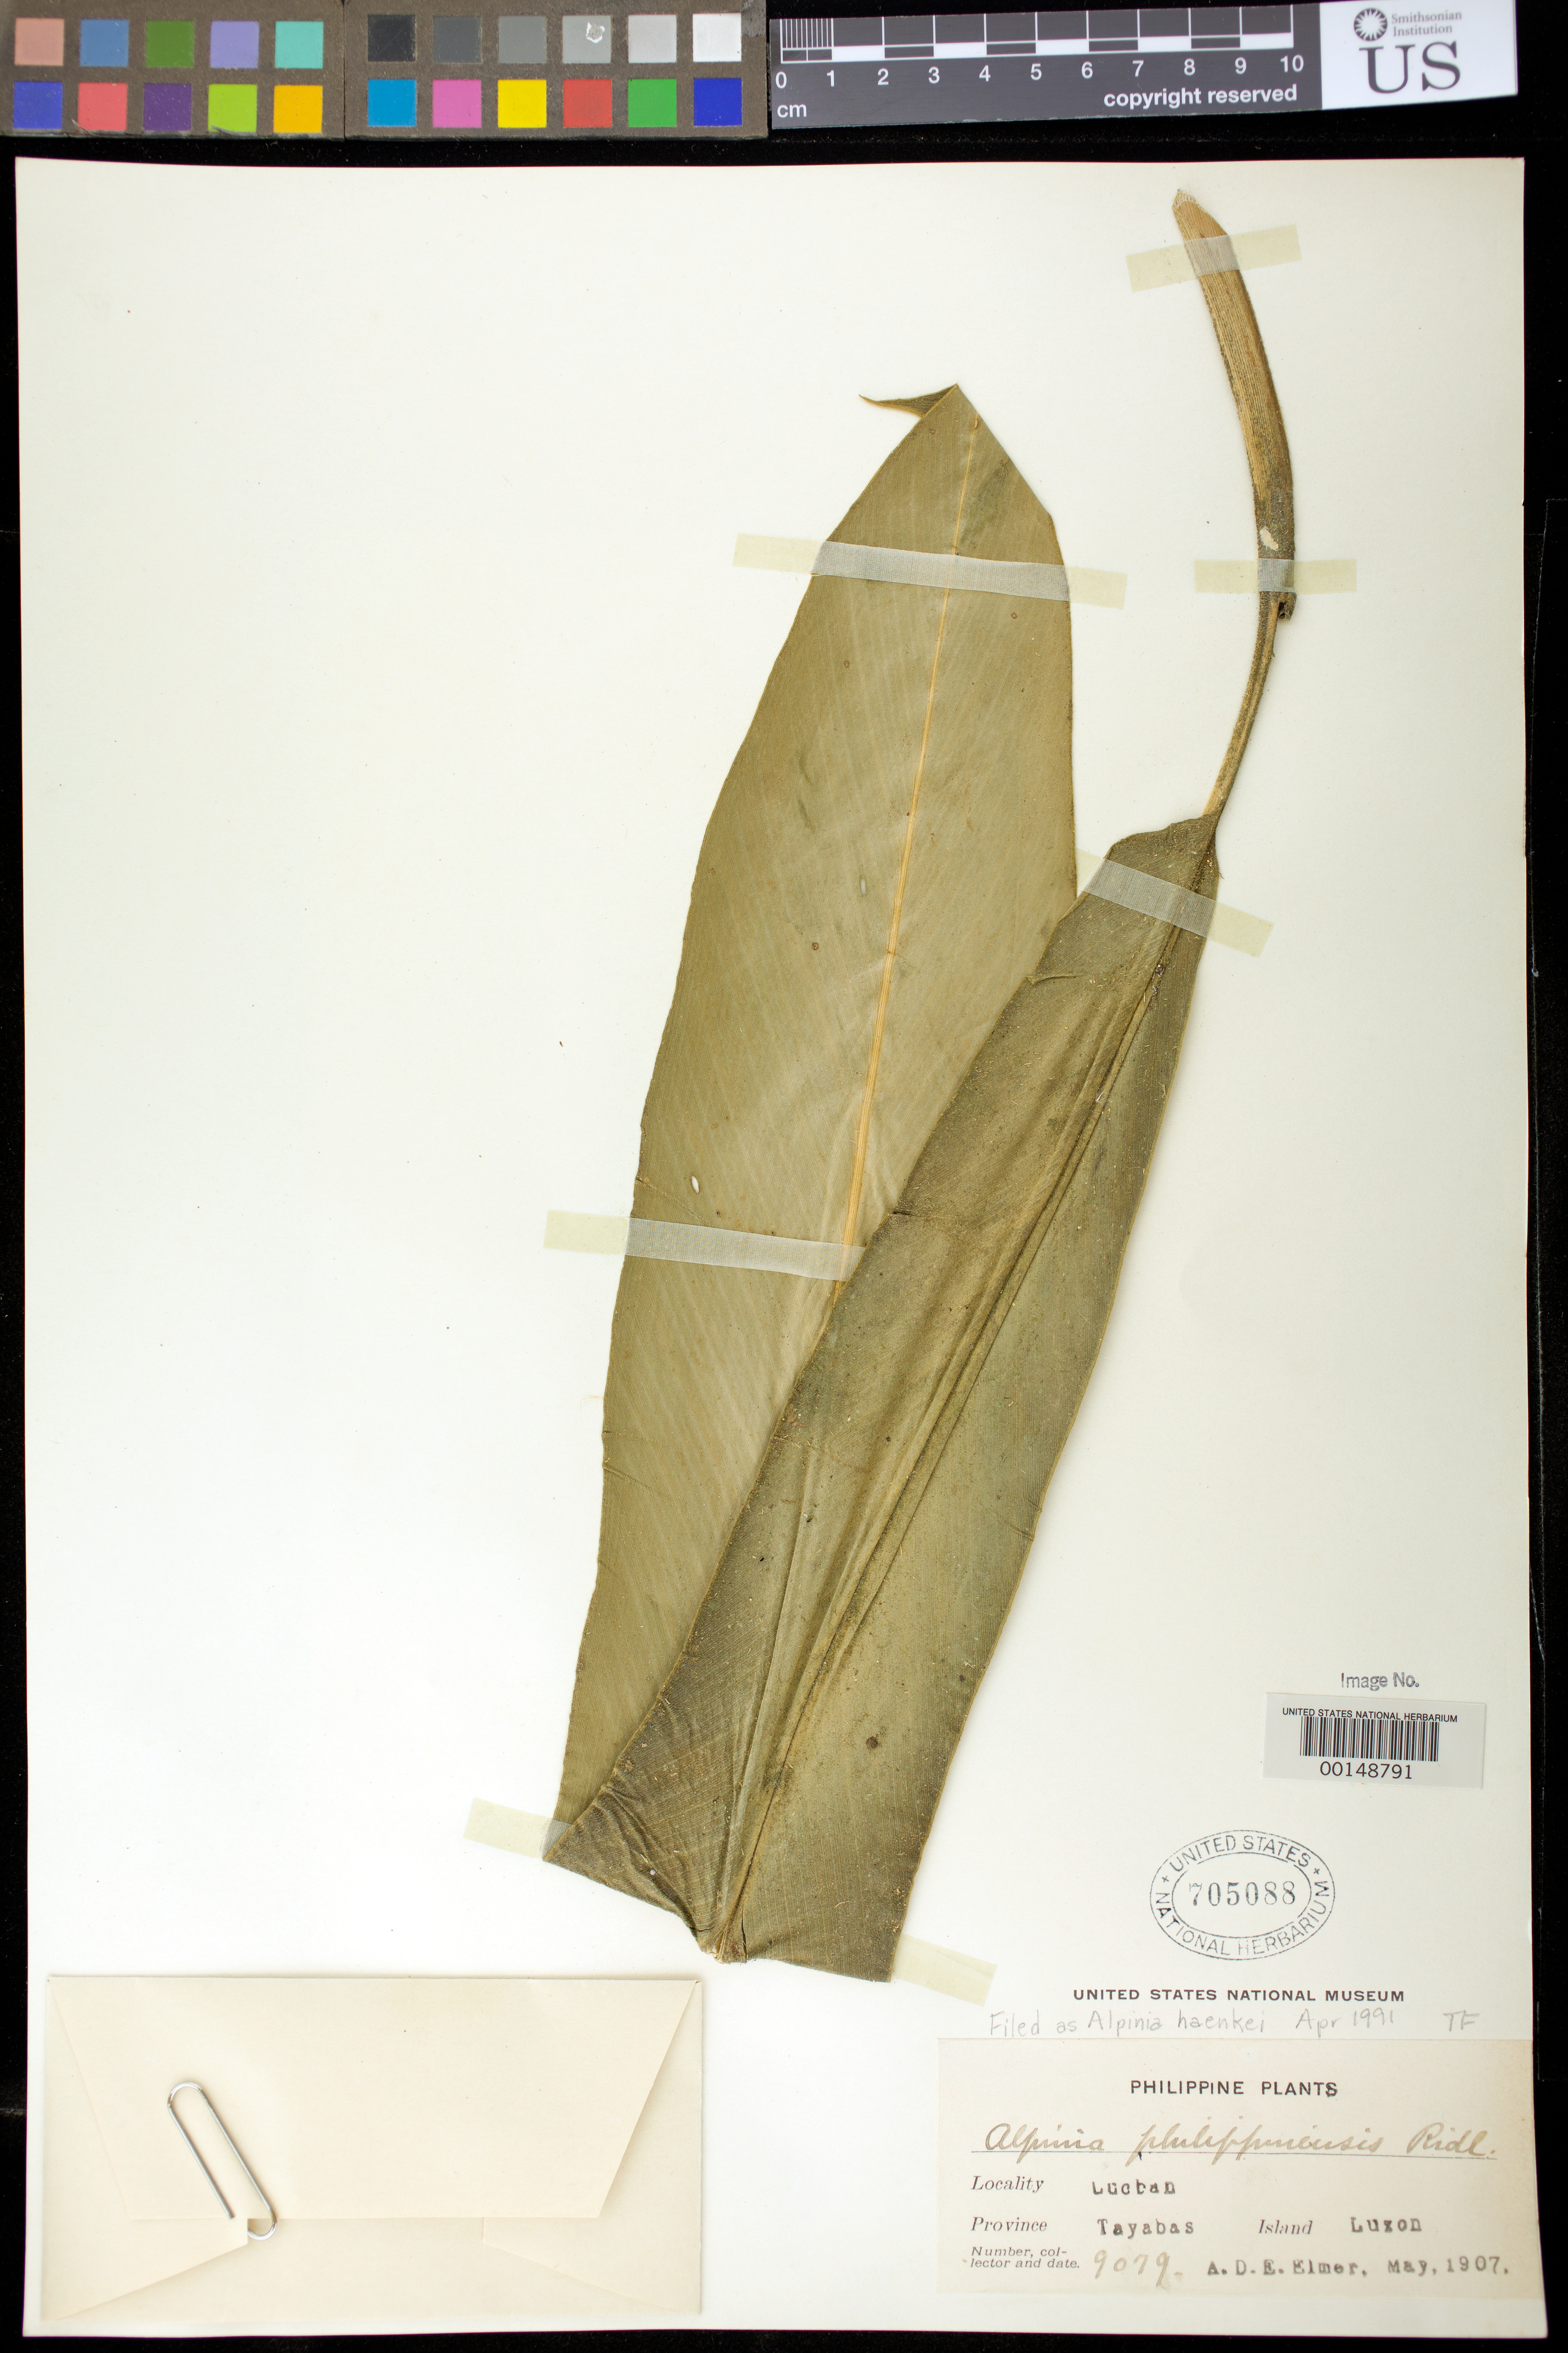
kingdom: Plantae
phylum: Tracheophyta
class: Liliopsida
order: Zingiberales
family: Zingiberaceae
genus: Alpinia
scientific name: Alpinia haenkei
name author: C. Presl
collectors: A. D. E. Elmer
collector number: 9079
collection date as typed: May 1907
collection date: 1907-05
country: Philippines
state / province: Calabarzon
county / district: Quezon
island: Luzon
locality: Lucban, Tayabas Prov. = Quezon Prov.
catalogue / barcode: US 705088